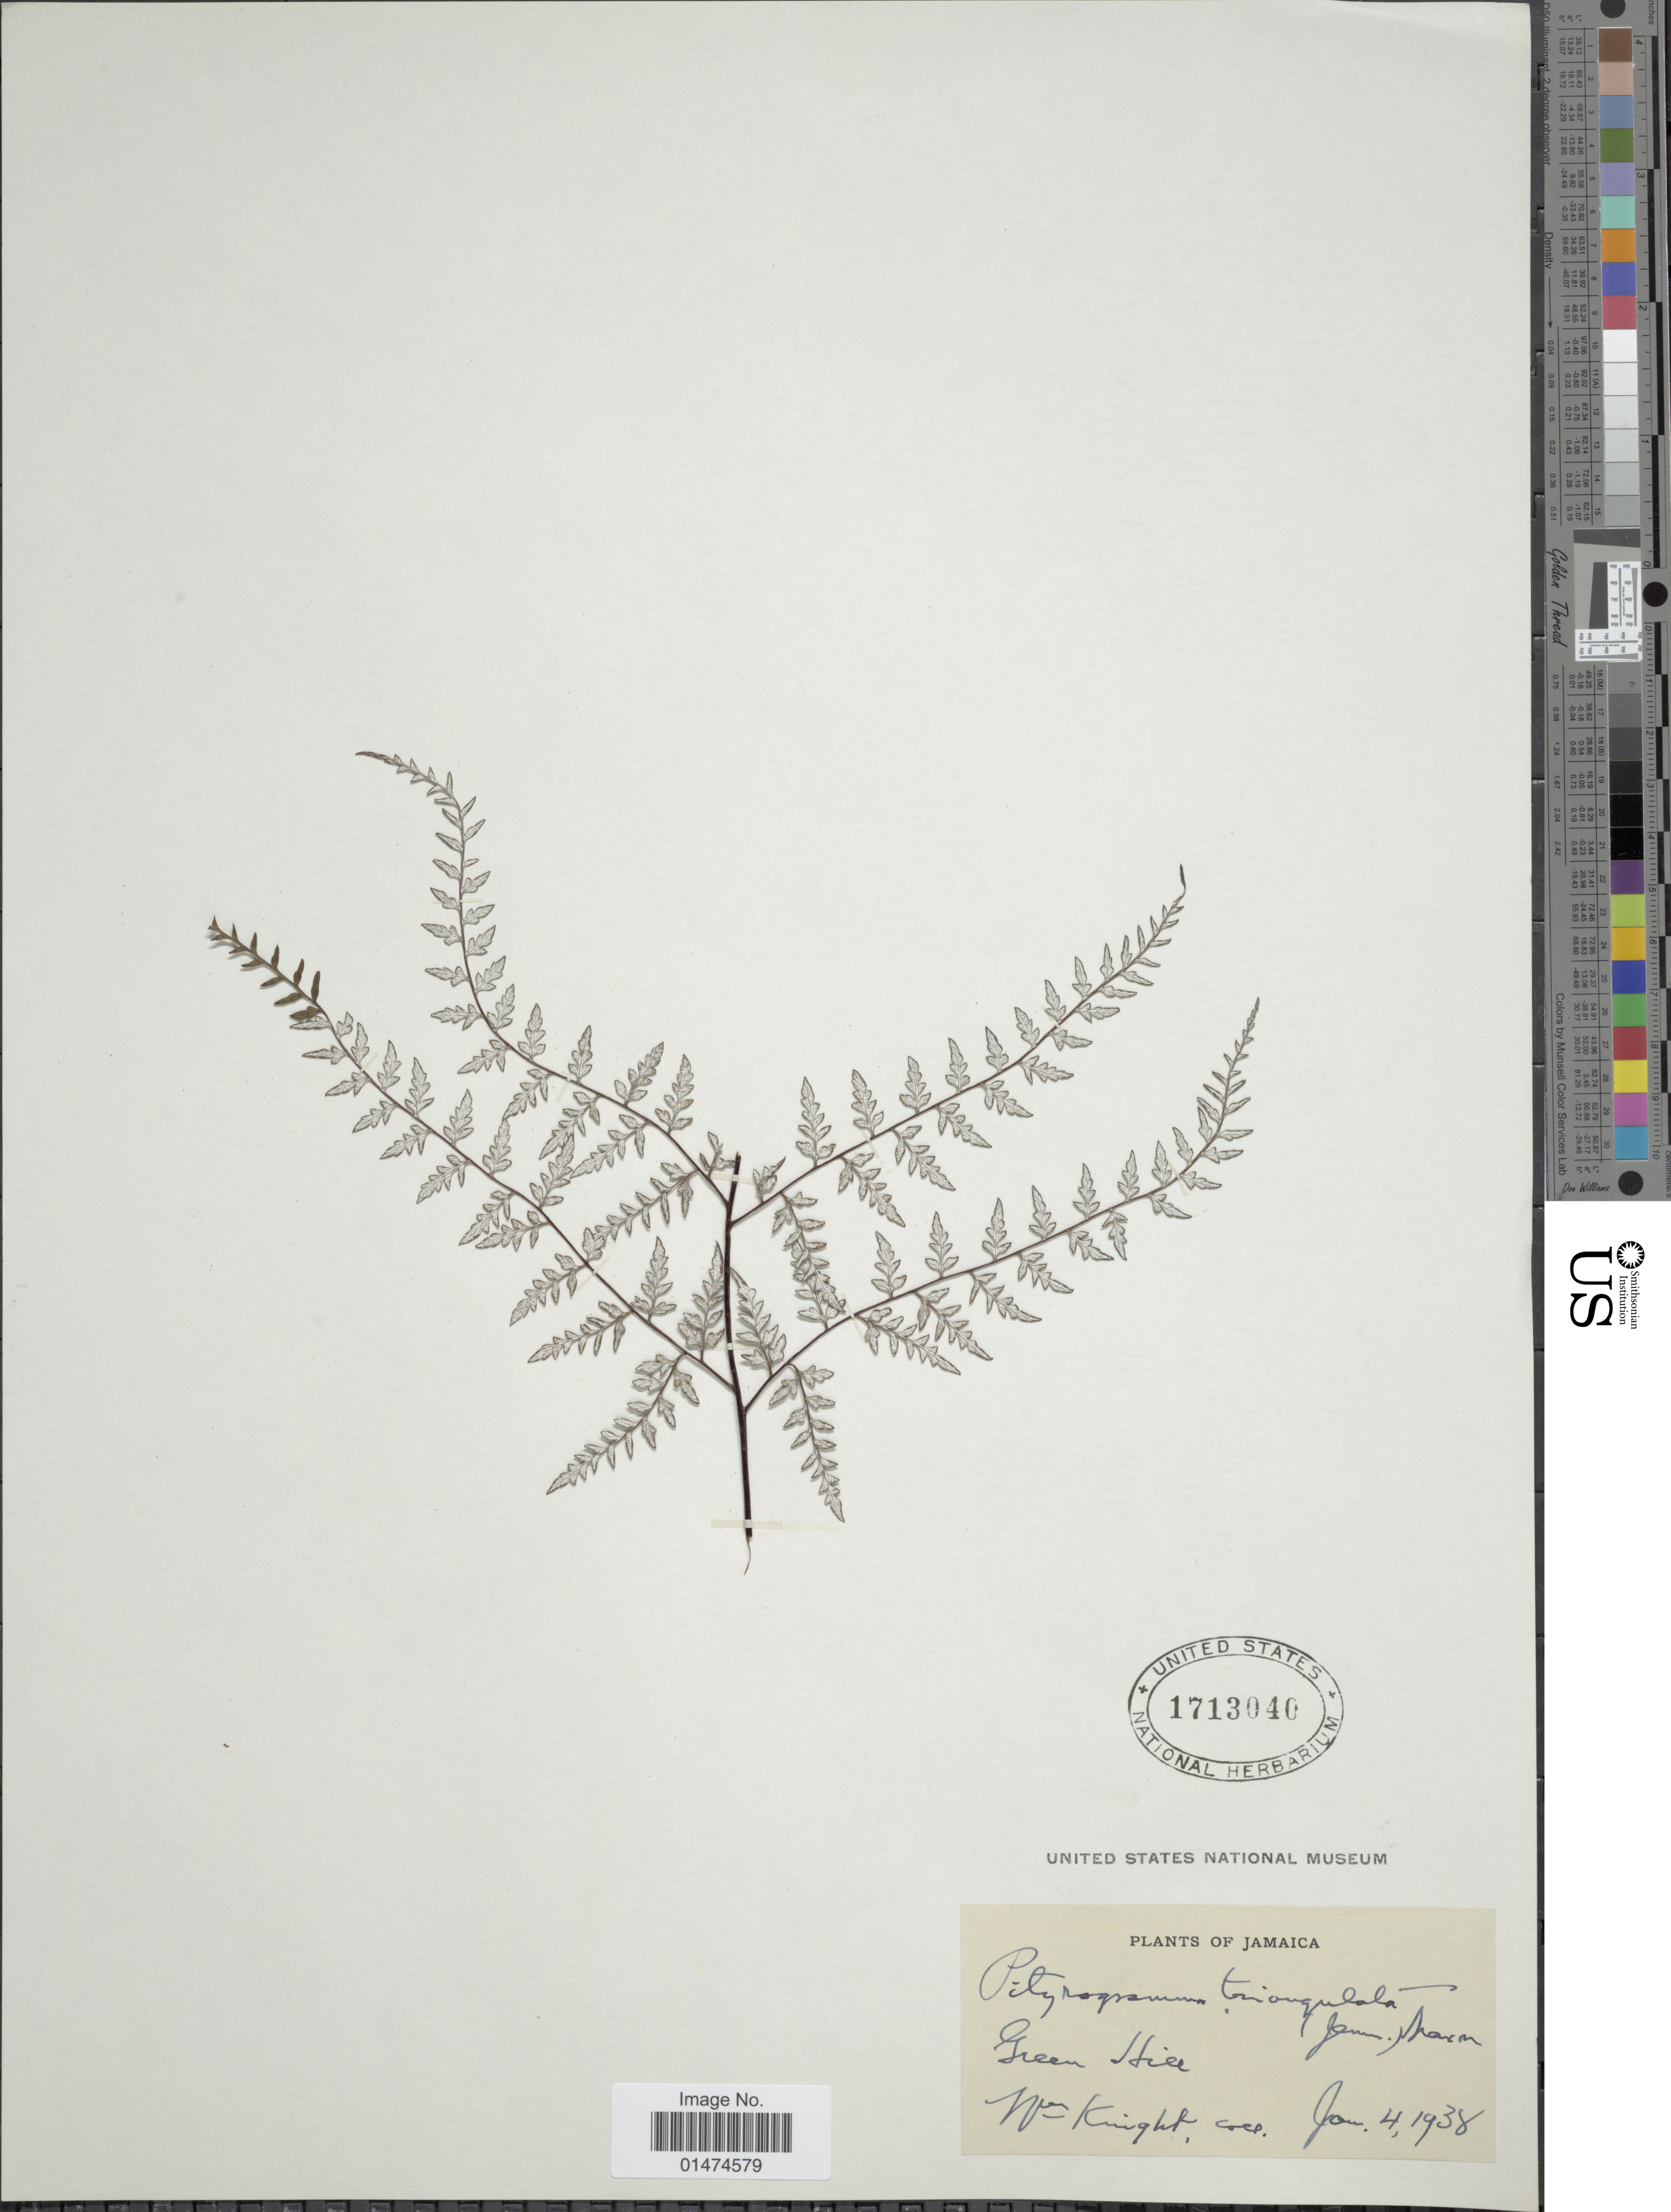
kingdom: Plantae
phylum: Tracheophyta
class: Polypodiopsida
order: Polypodiales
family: Pteridaceae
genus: Pityrogramma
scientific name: Pityrogramma triangulata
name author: (Jenman) Maxon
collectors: W. Knight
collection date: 1938-01-04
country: Jamaica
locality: Jamaica, Green Hia.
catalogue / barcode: US 1713040